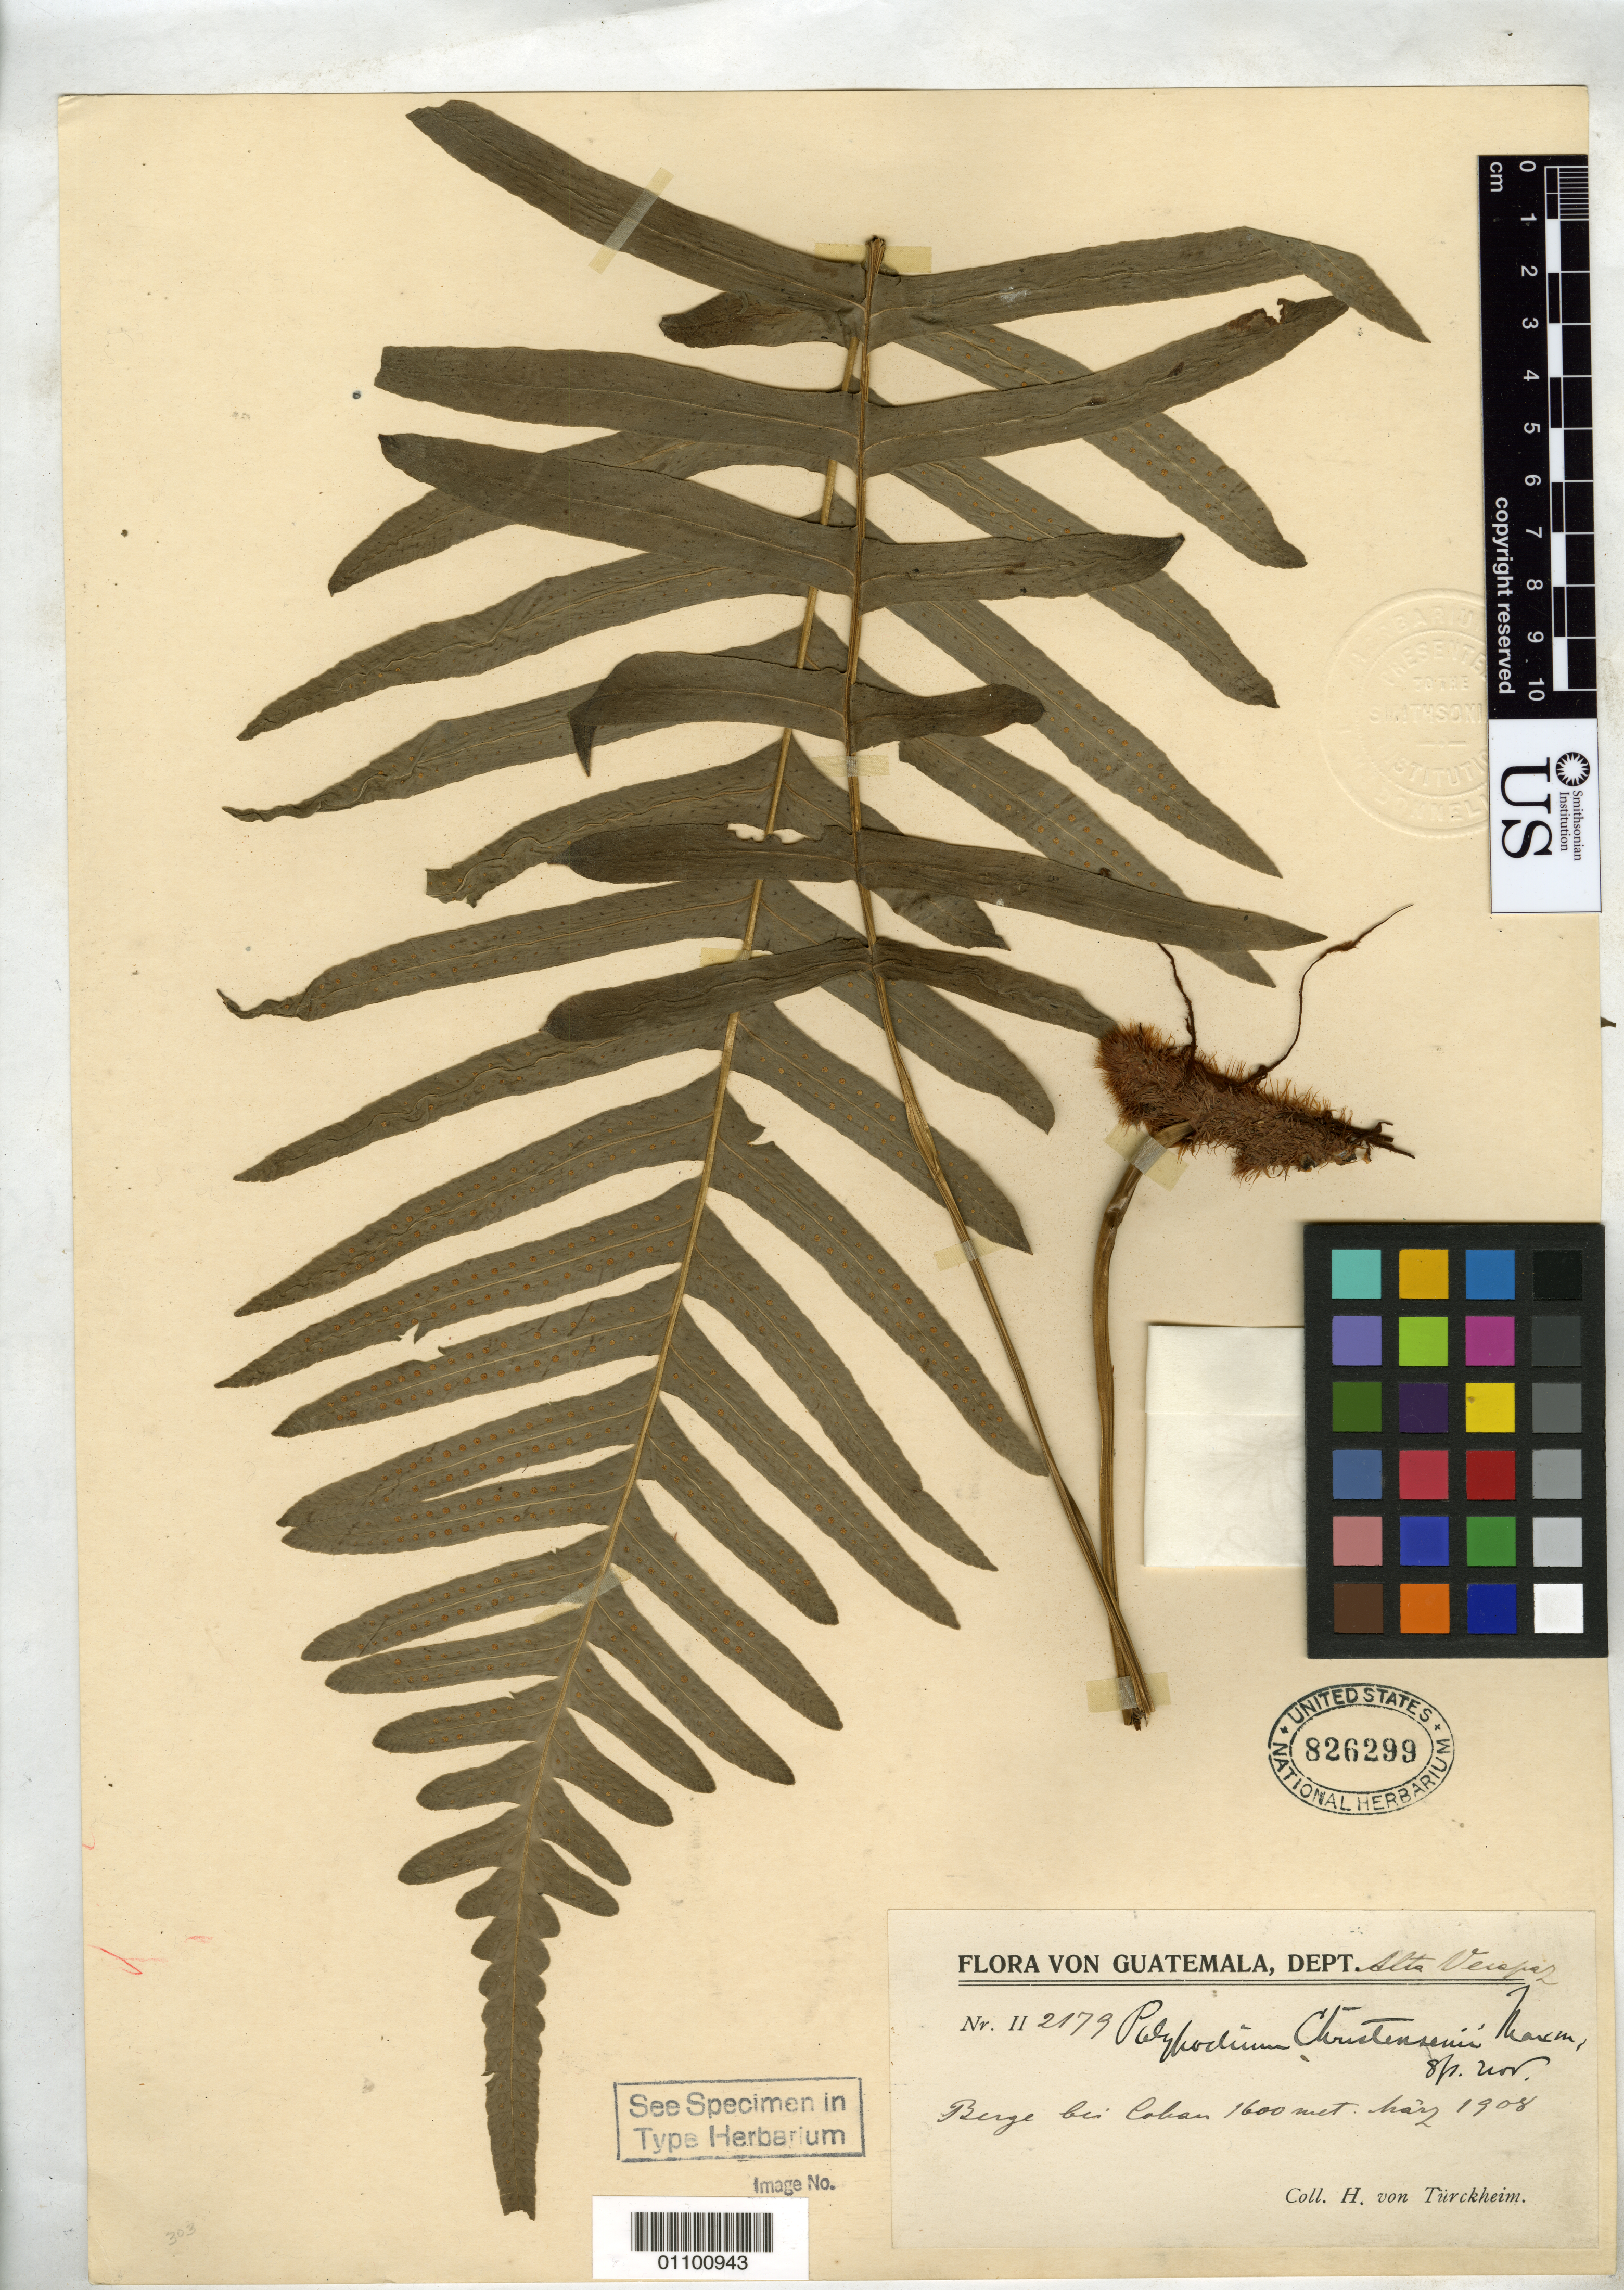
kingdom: Plantae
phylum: Tracheophyta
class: Polypodiopsida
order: Polypodiales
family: Polypodiaceae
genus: Polypodium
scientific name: Polypodium christensenii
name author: Maxon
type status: Isotype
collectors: H. von Türckheim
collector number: II 2179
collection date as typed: May 1908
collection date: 1908-05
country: Guatemala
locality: Berge bei Cobán.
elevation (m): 1600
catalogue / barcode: US 826299